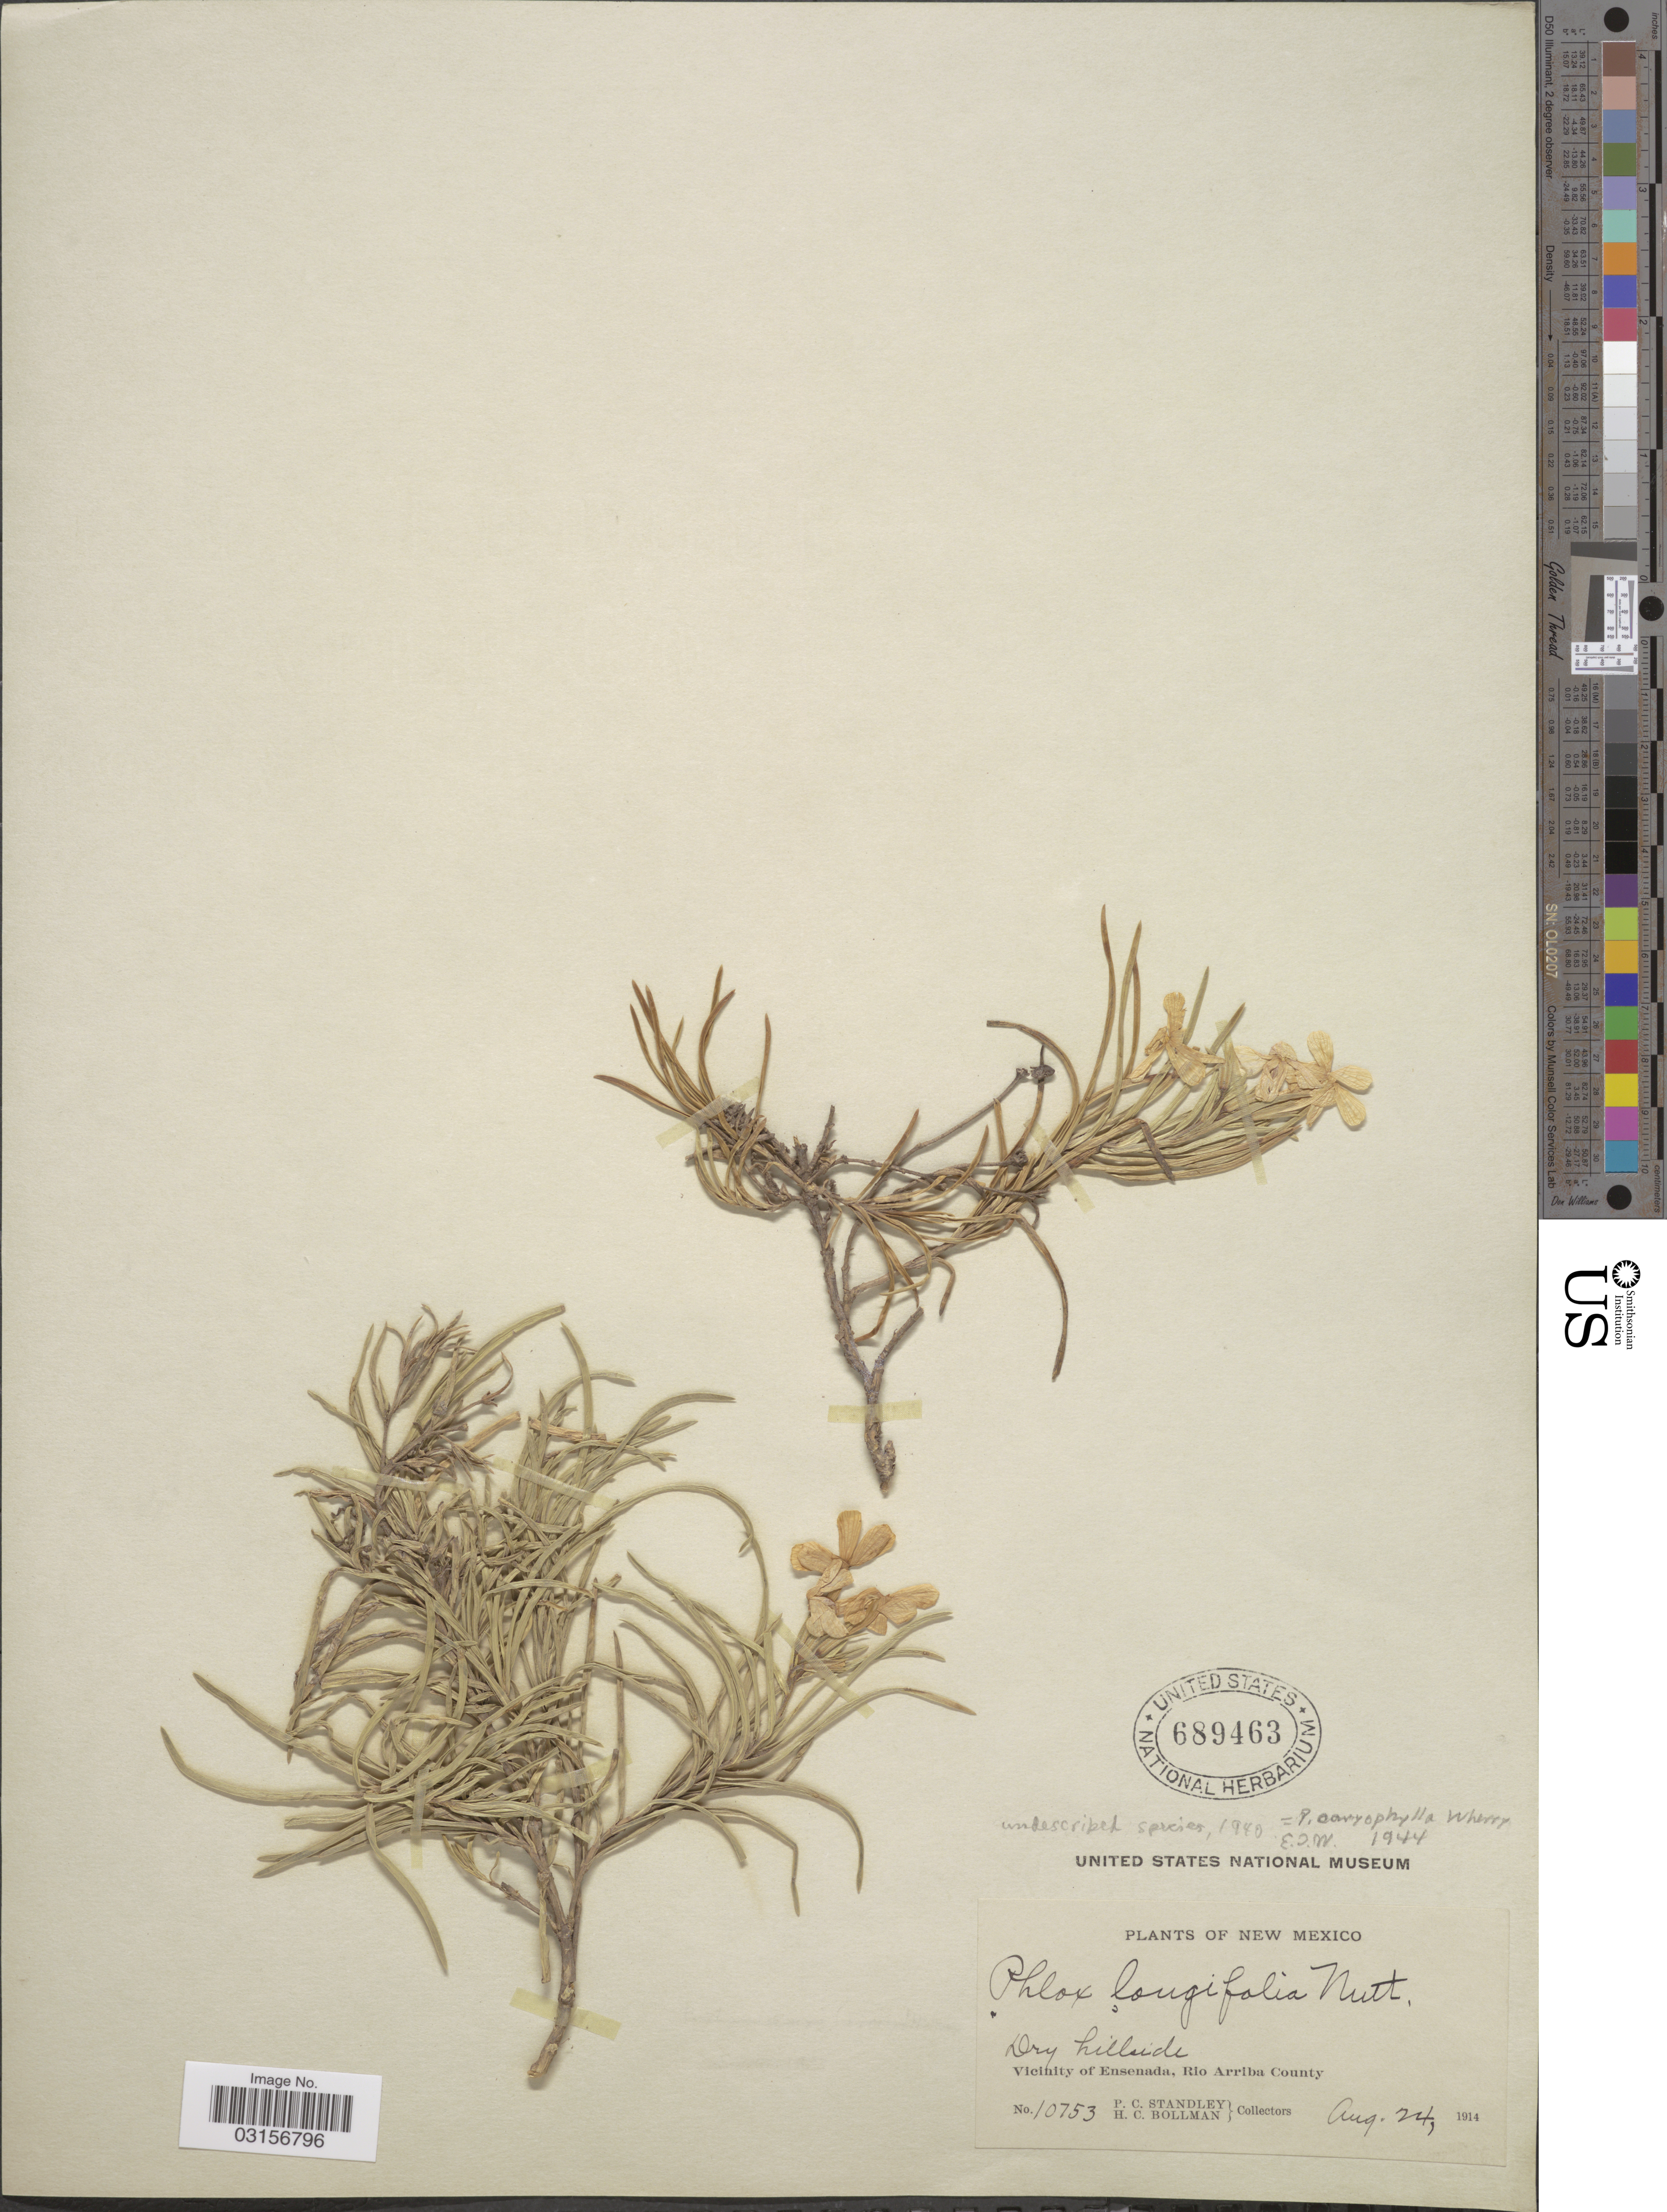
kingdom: Plantae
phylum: Tracheophyta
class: Magnoliopsida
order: Ericales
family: Polemoniaceae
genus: Phlox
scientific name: Phlox caryophylla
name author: Wherry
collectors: P. C. Standley & H. C. Bollman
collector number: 10753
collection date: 1914-08-24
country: United States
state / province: New Mexico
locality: Dry hillside, Vicinity of Ensenada, Rio Arriba County.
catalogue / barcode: US 689463